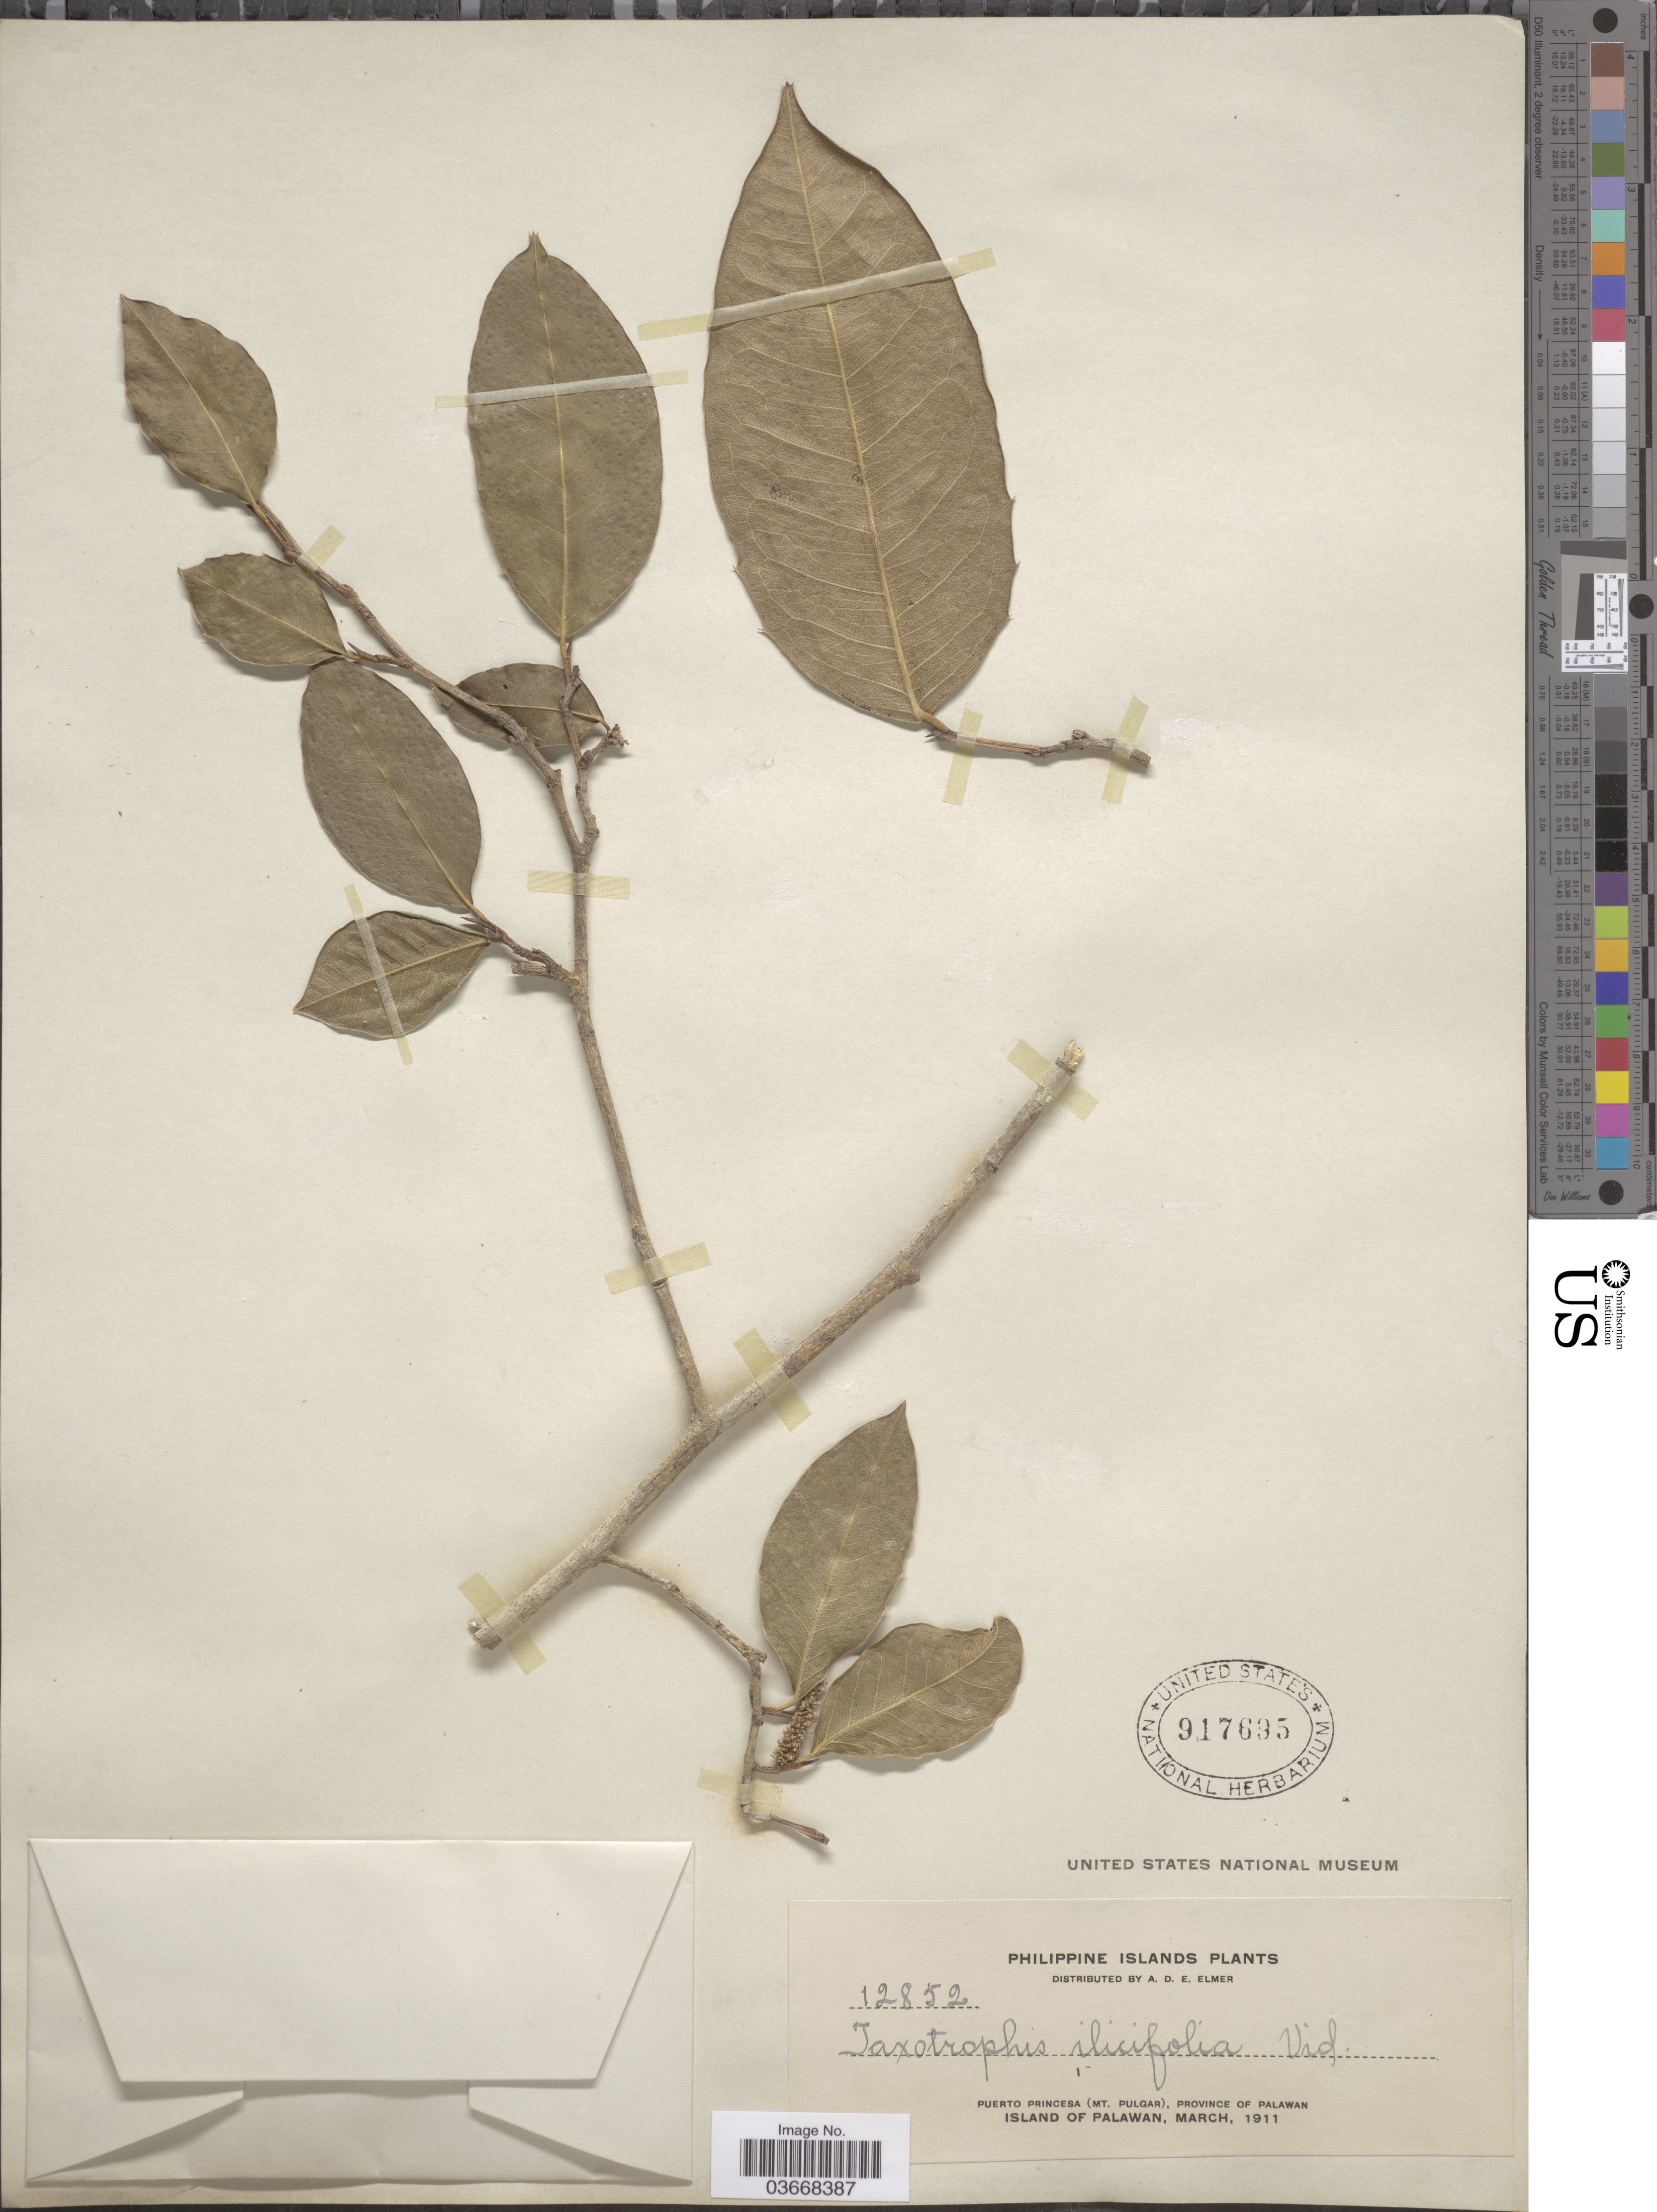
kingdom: Plantae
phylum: Tracheophyta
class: Magnoliopsida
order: Rosales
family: Moraceae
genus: Taxotrophis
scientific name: Taxotrophis ilicifolia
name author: (Kurz) S. Vidal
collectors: A. D. E. Elmer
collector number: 12852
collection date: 1911-03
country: Philippines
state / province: Mimaropa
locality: Philippine Islands. Puerto Princesa (Mt. Pulgar), Province of Palawan. Island of Palawan.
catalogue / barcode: US 917695